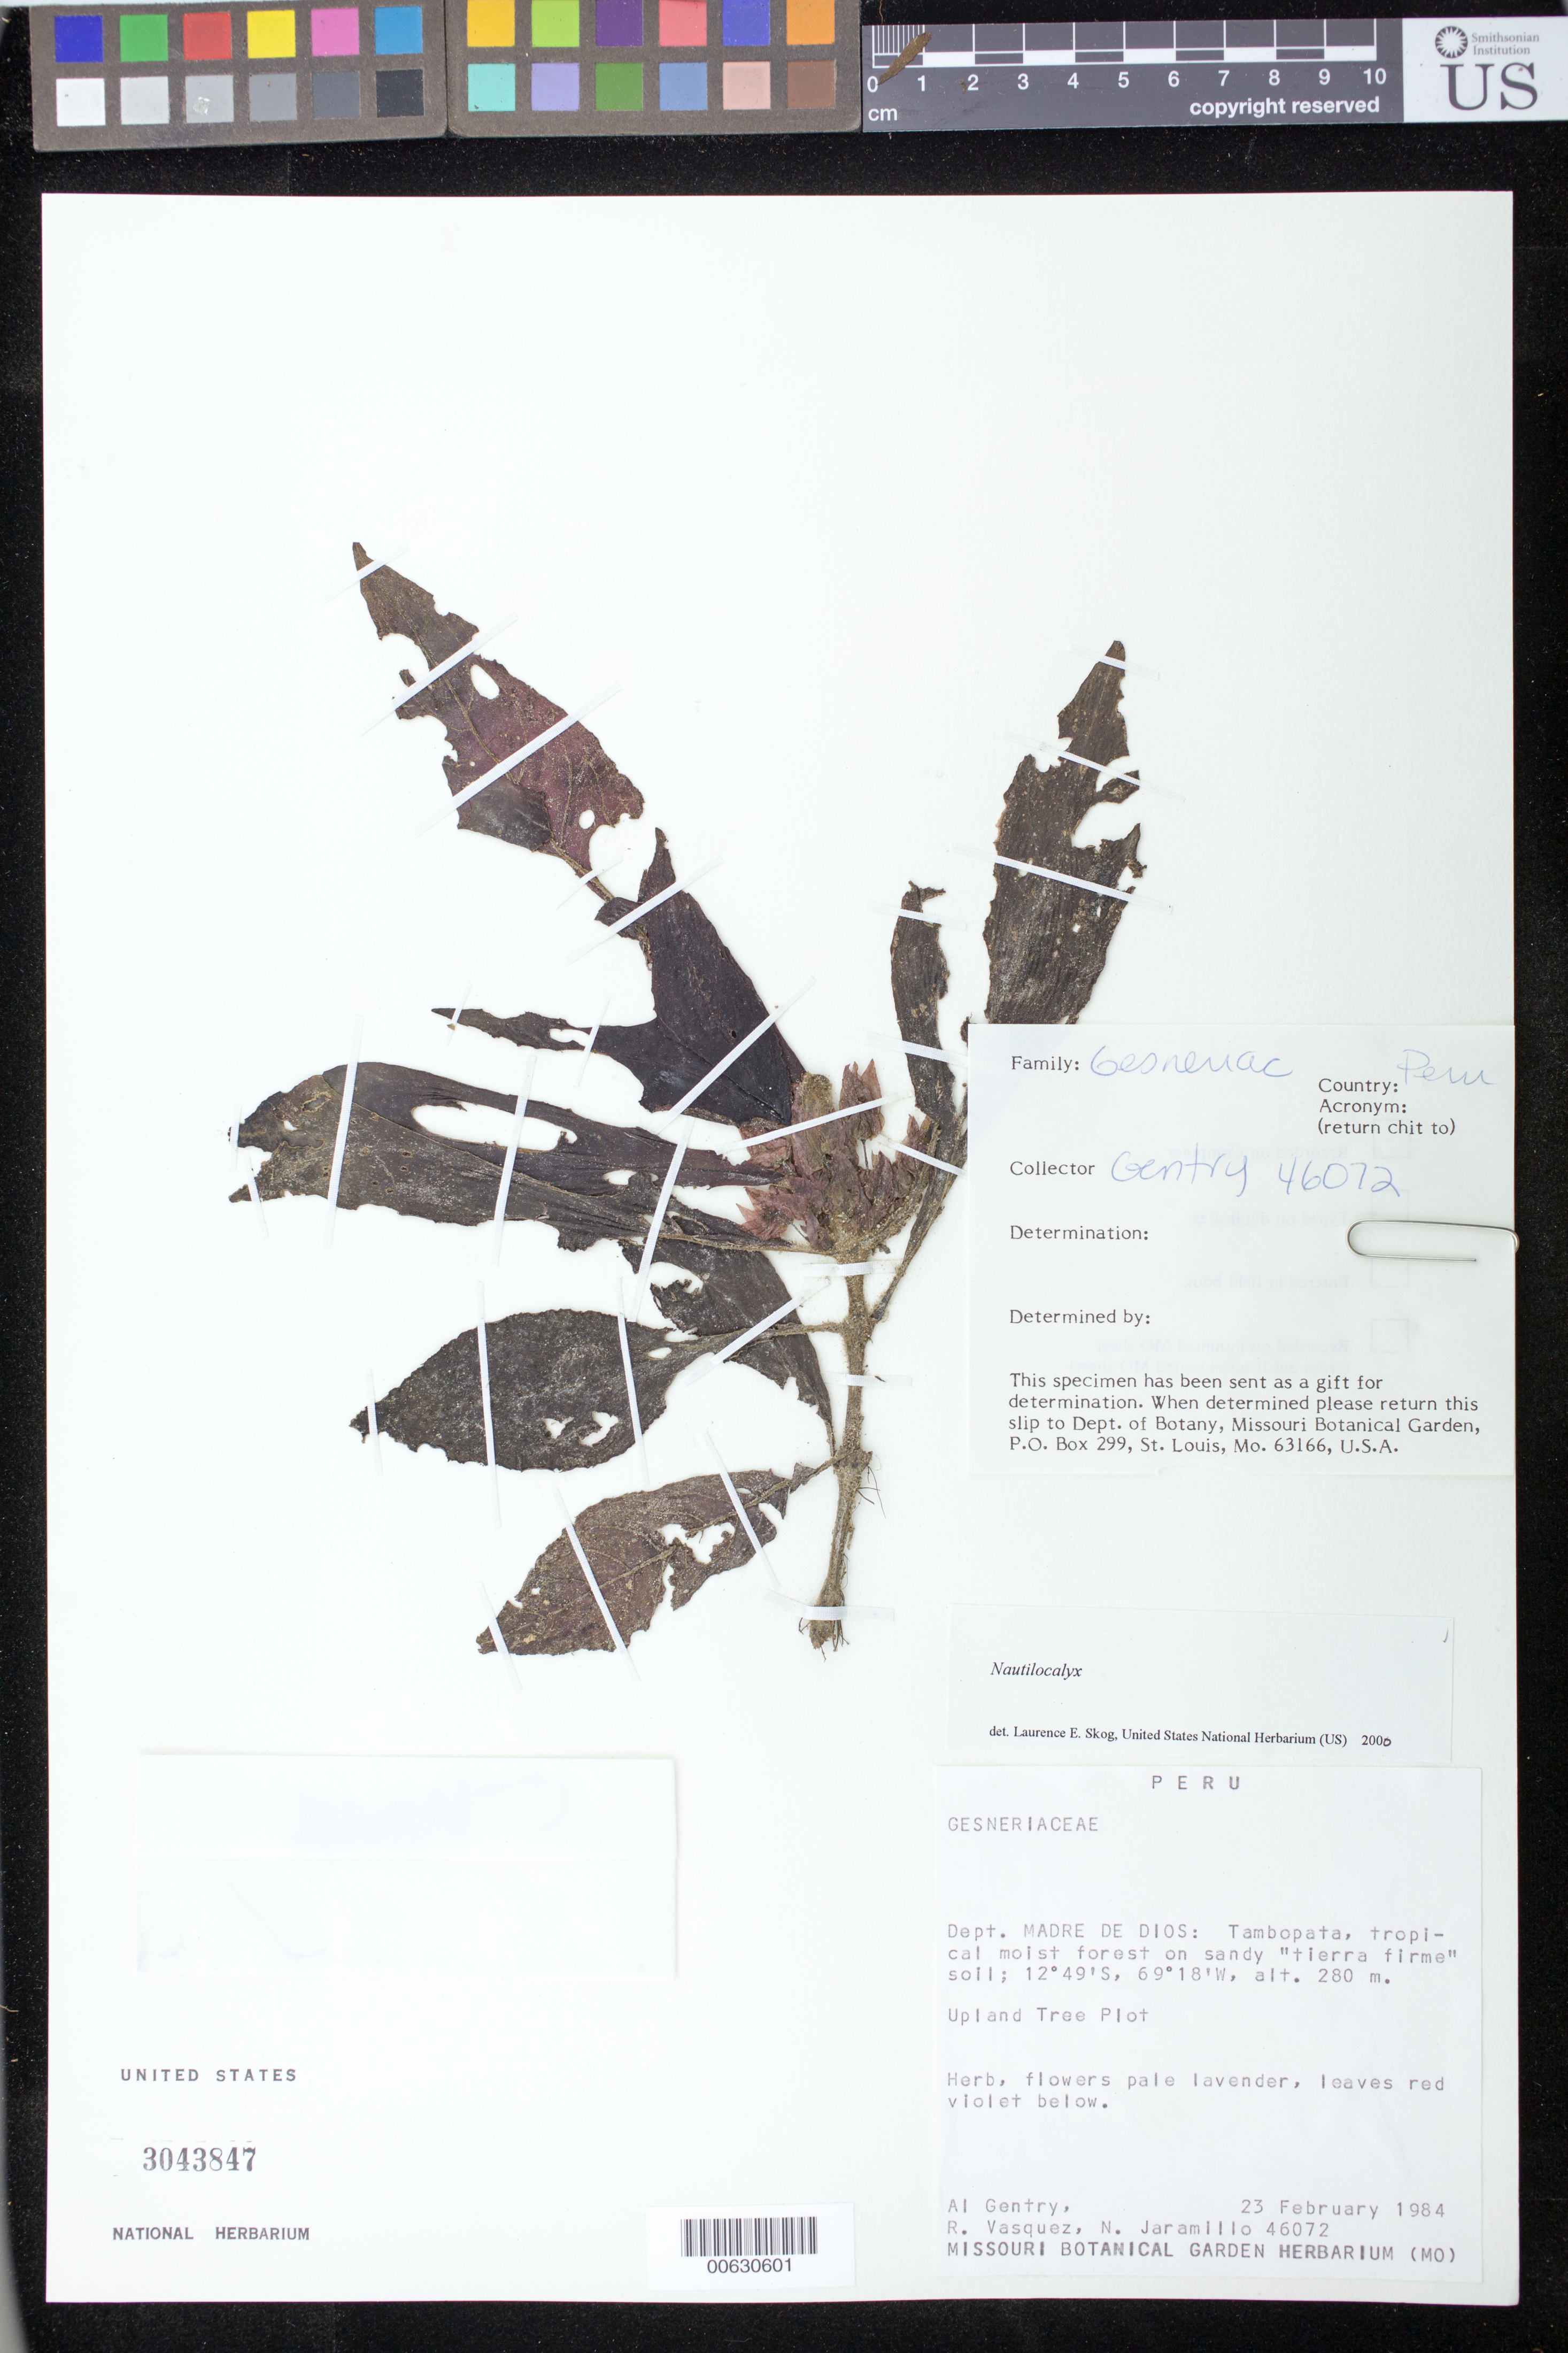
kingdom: Plantae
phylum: Tracheophyta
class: Magnoliopsida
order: Lamiales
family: Gesneriaceae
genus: Nautilocalyx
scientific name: Nautilocalyx sp.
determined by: Skog, Laurence E.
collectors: A. H. Gentry, R. Vásquez & N. Jaramillo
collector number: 46072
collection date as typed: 23 Feb 1984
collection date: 1984-02-23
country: Peru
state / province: Madre de Dios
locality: Tambopata, Upland Tree Plot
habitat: Tropical moist forest on sandy "tierra firme" soil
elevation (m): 280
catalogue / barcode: US 3043847